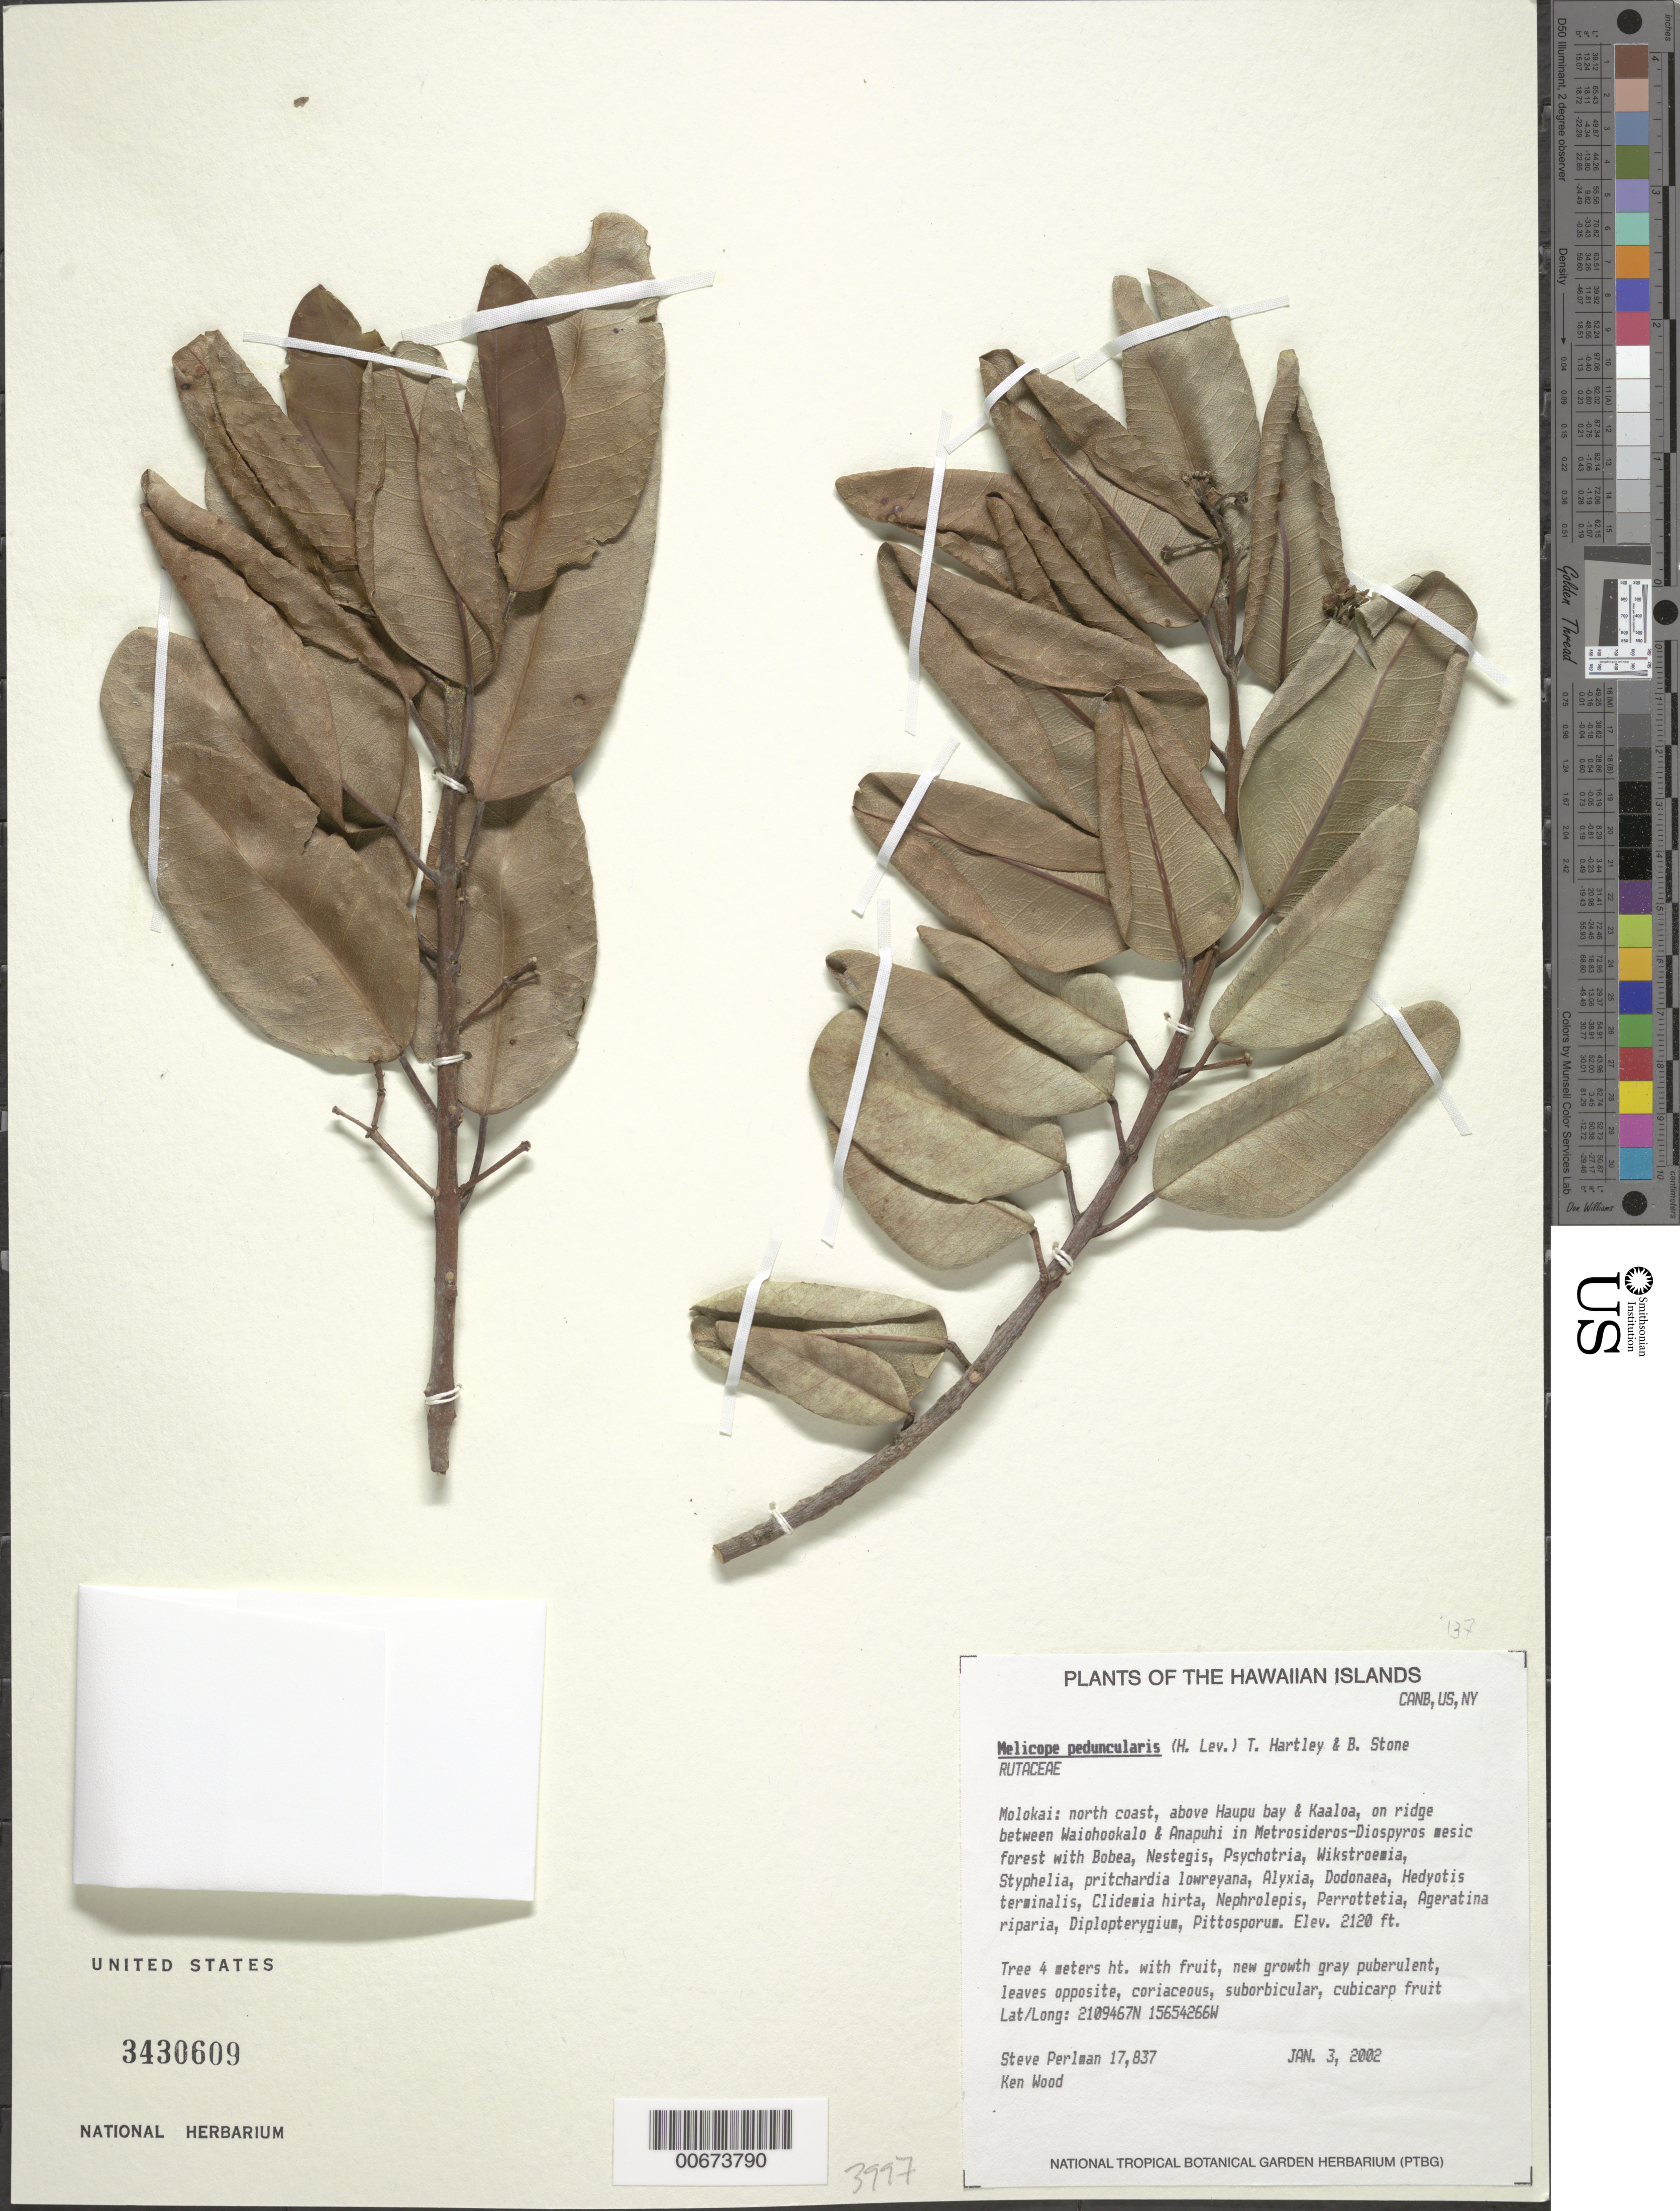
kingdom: Plantae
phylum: Tracheophyta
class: Magnoliopsida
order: Sapindales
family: Rutaceae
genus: Melicope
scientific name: Melicope peduncularis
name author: (H. Lév.) T.G. Hartley & B.C. Stone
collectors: S. P. Perlman & K. Wood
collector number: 17837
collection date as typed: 3 Jan 2002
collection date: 2002-01-03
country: United States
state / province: Hawaii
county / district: Maui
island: Moloka'i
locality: north coast, above Haupu bay & Kaaloa, on ridge between Waiohookalo & Anapuhi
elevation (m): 646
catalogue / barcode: US 3430609